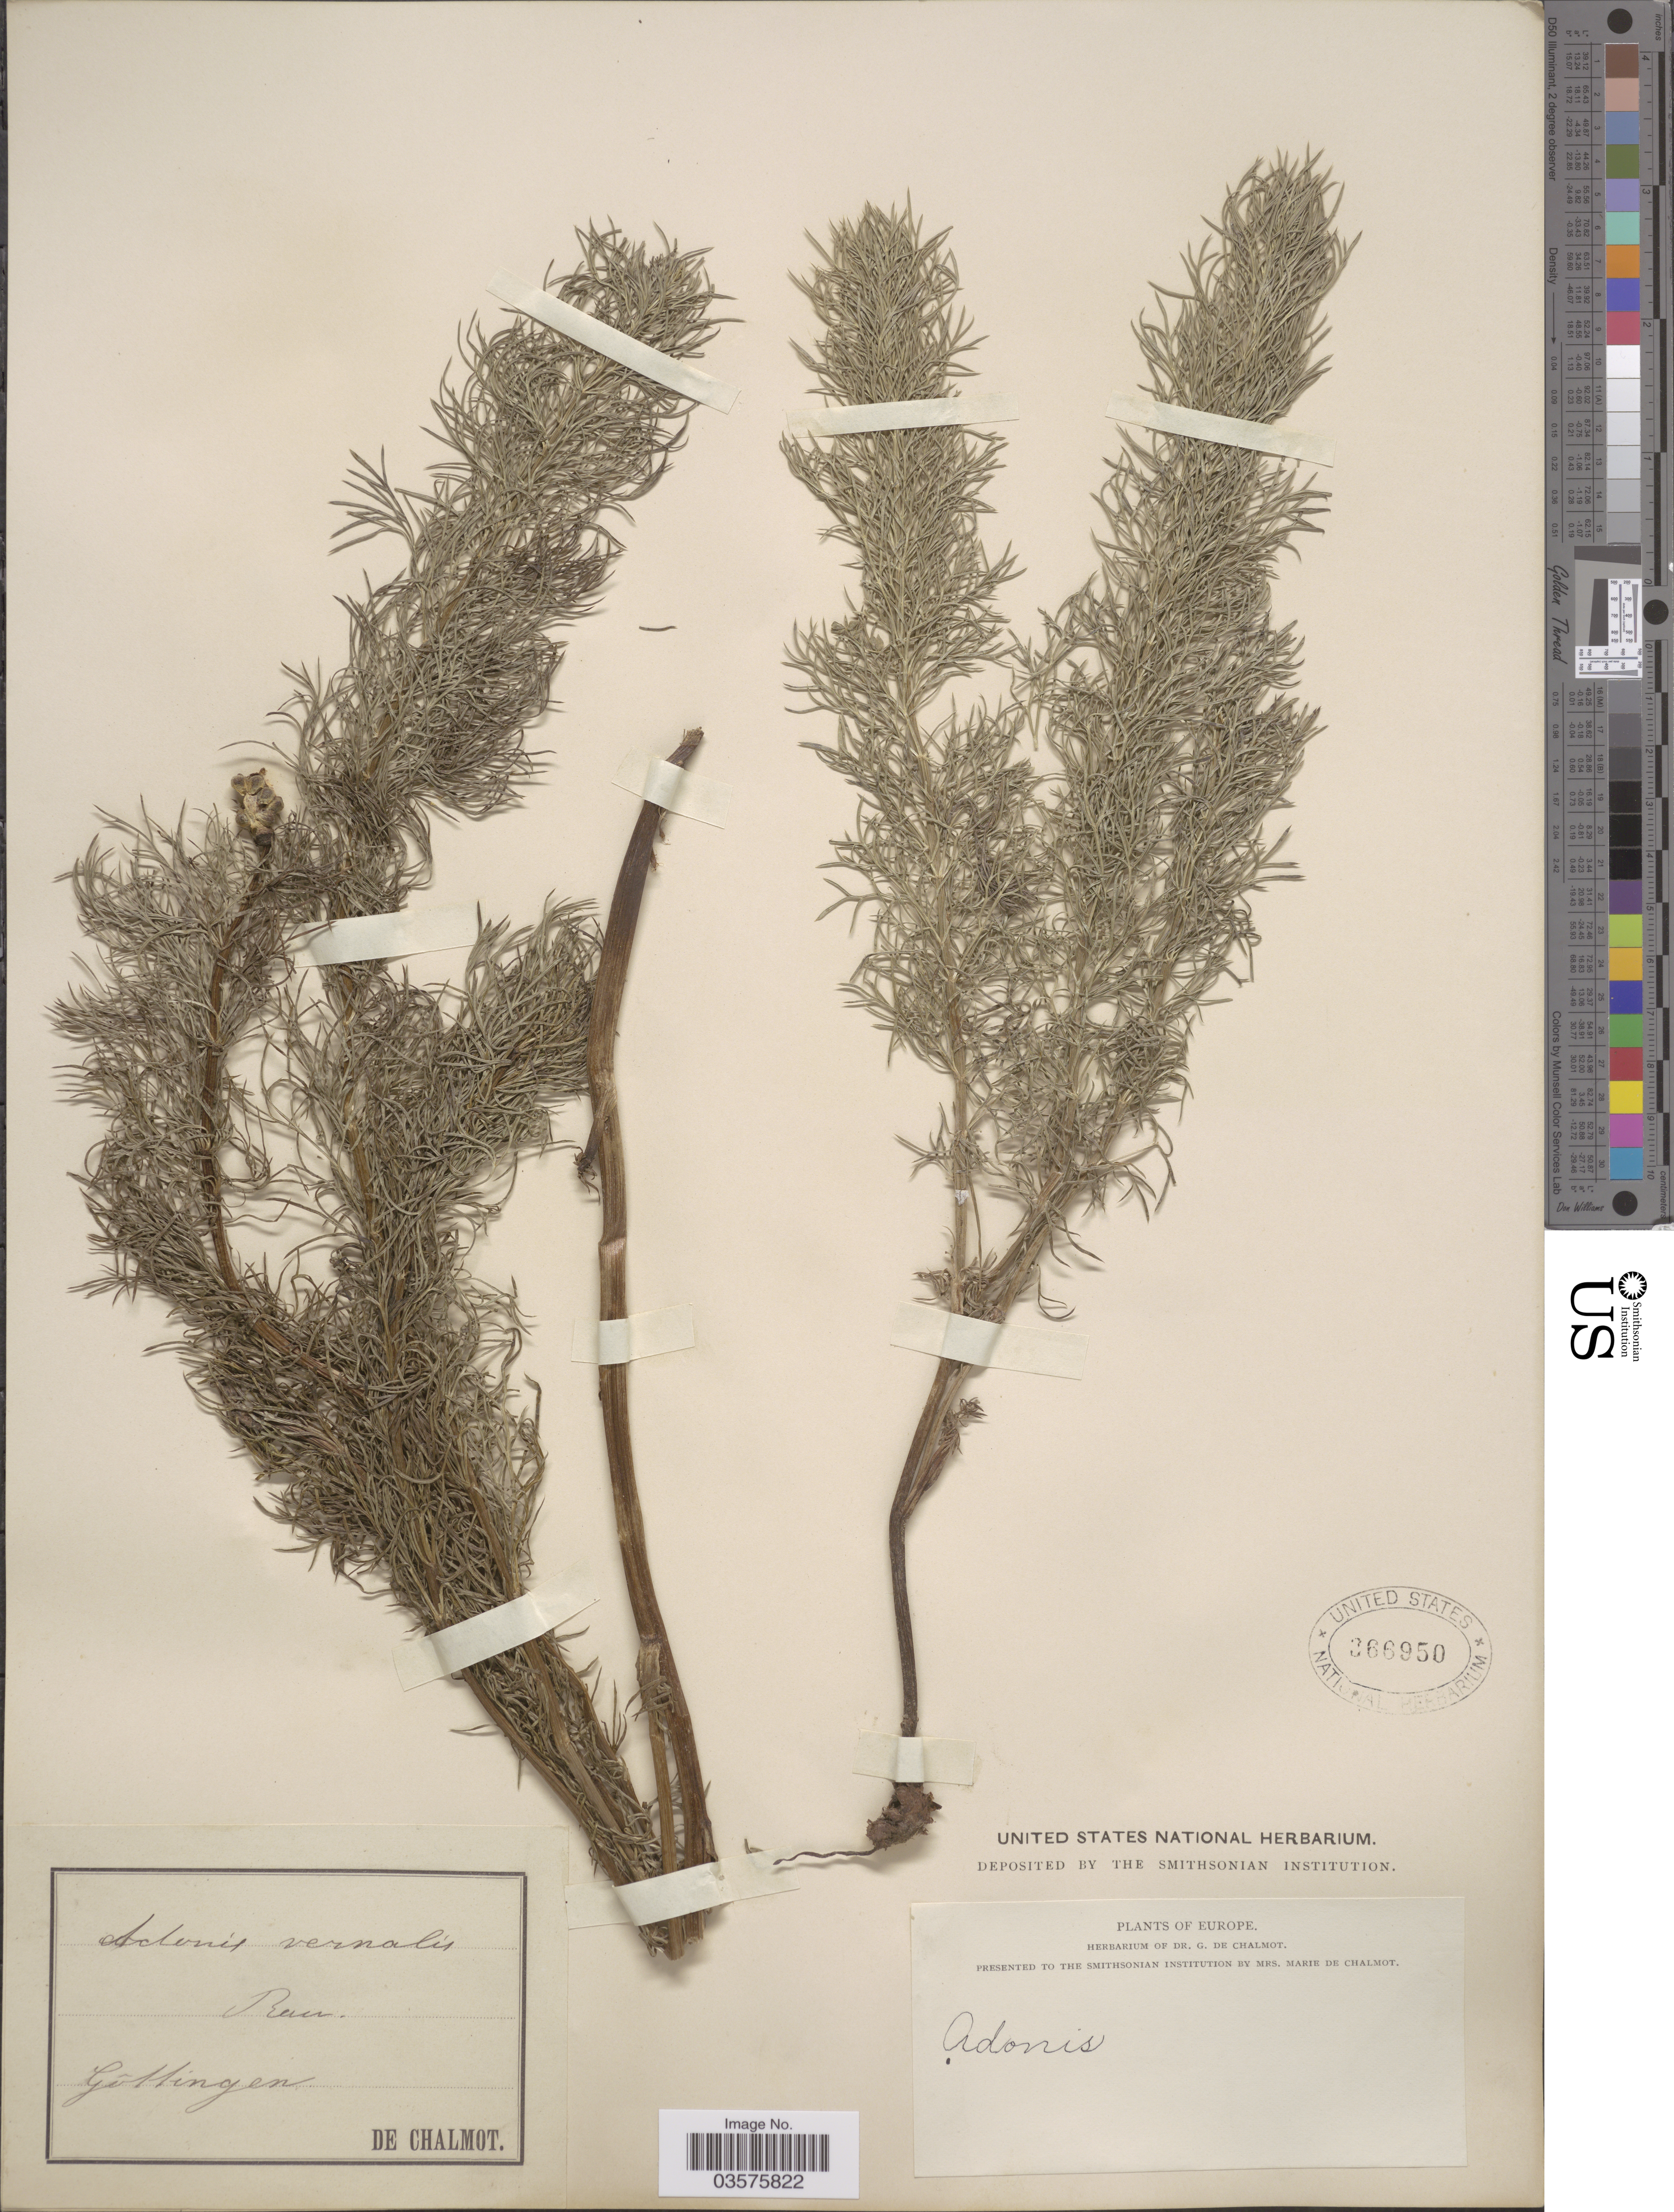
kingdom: Plantae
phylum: Tracheophyta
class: Magnoliopsida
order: Ranunculales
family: Ranunculaceae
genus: Adonis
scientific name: Adonis vernalis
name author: L.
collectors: G. de Chalmot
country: Germany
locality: Gôttingen. Europe.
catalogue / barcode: US 366950